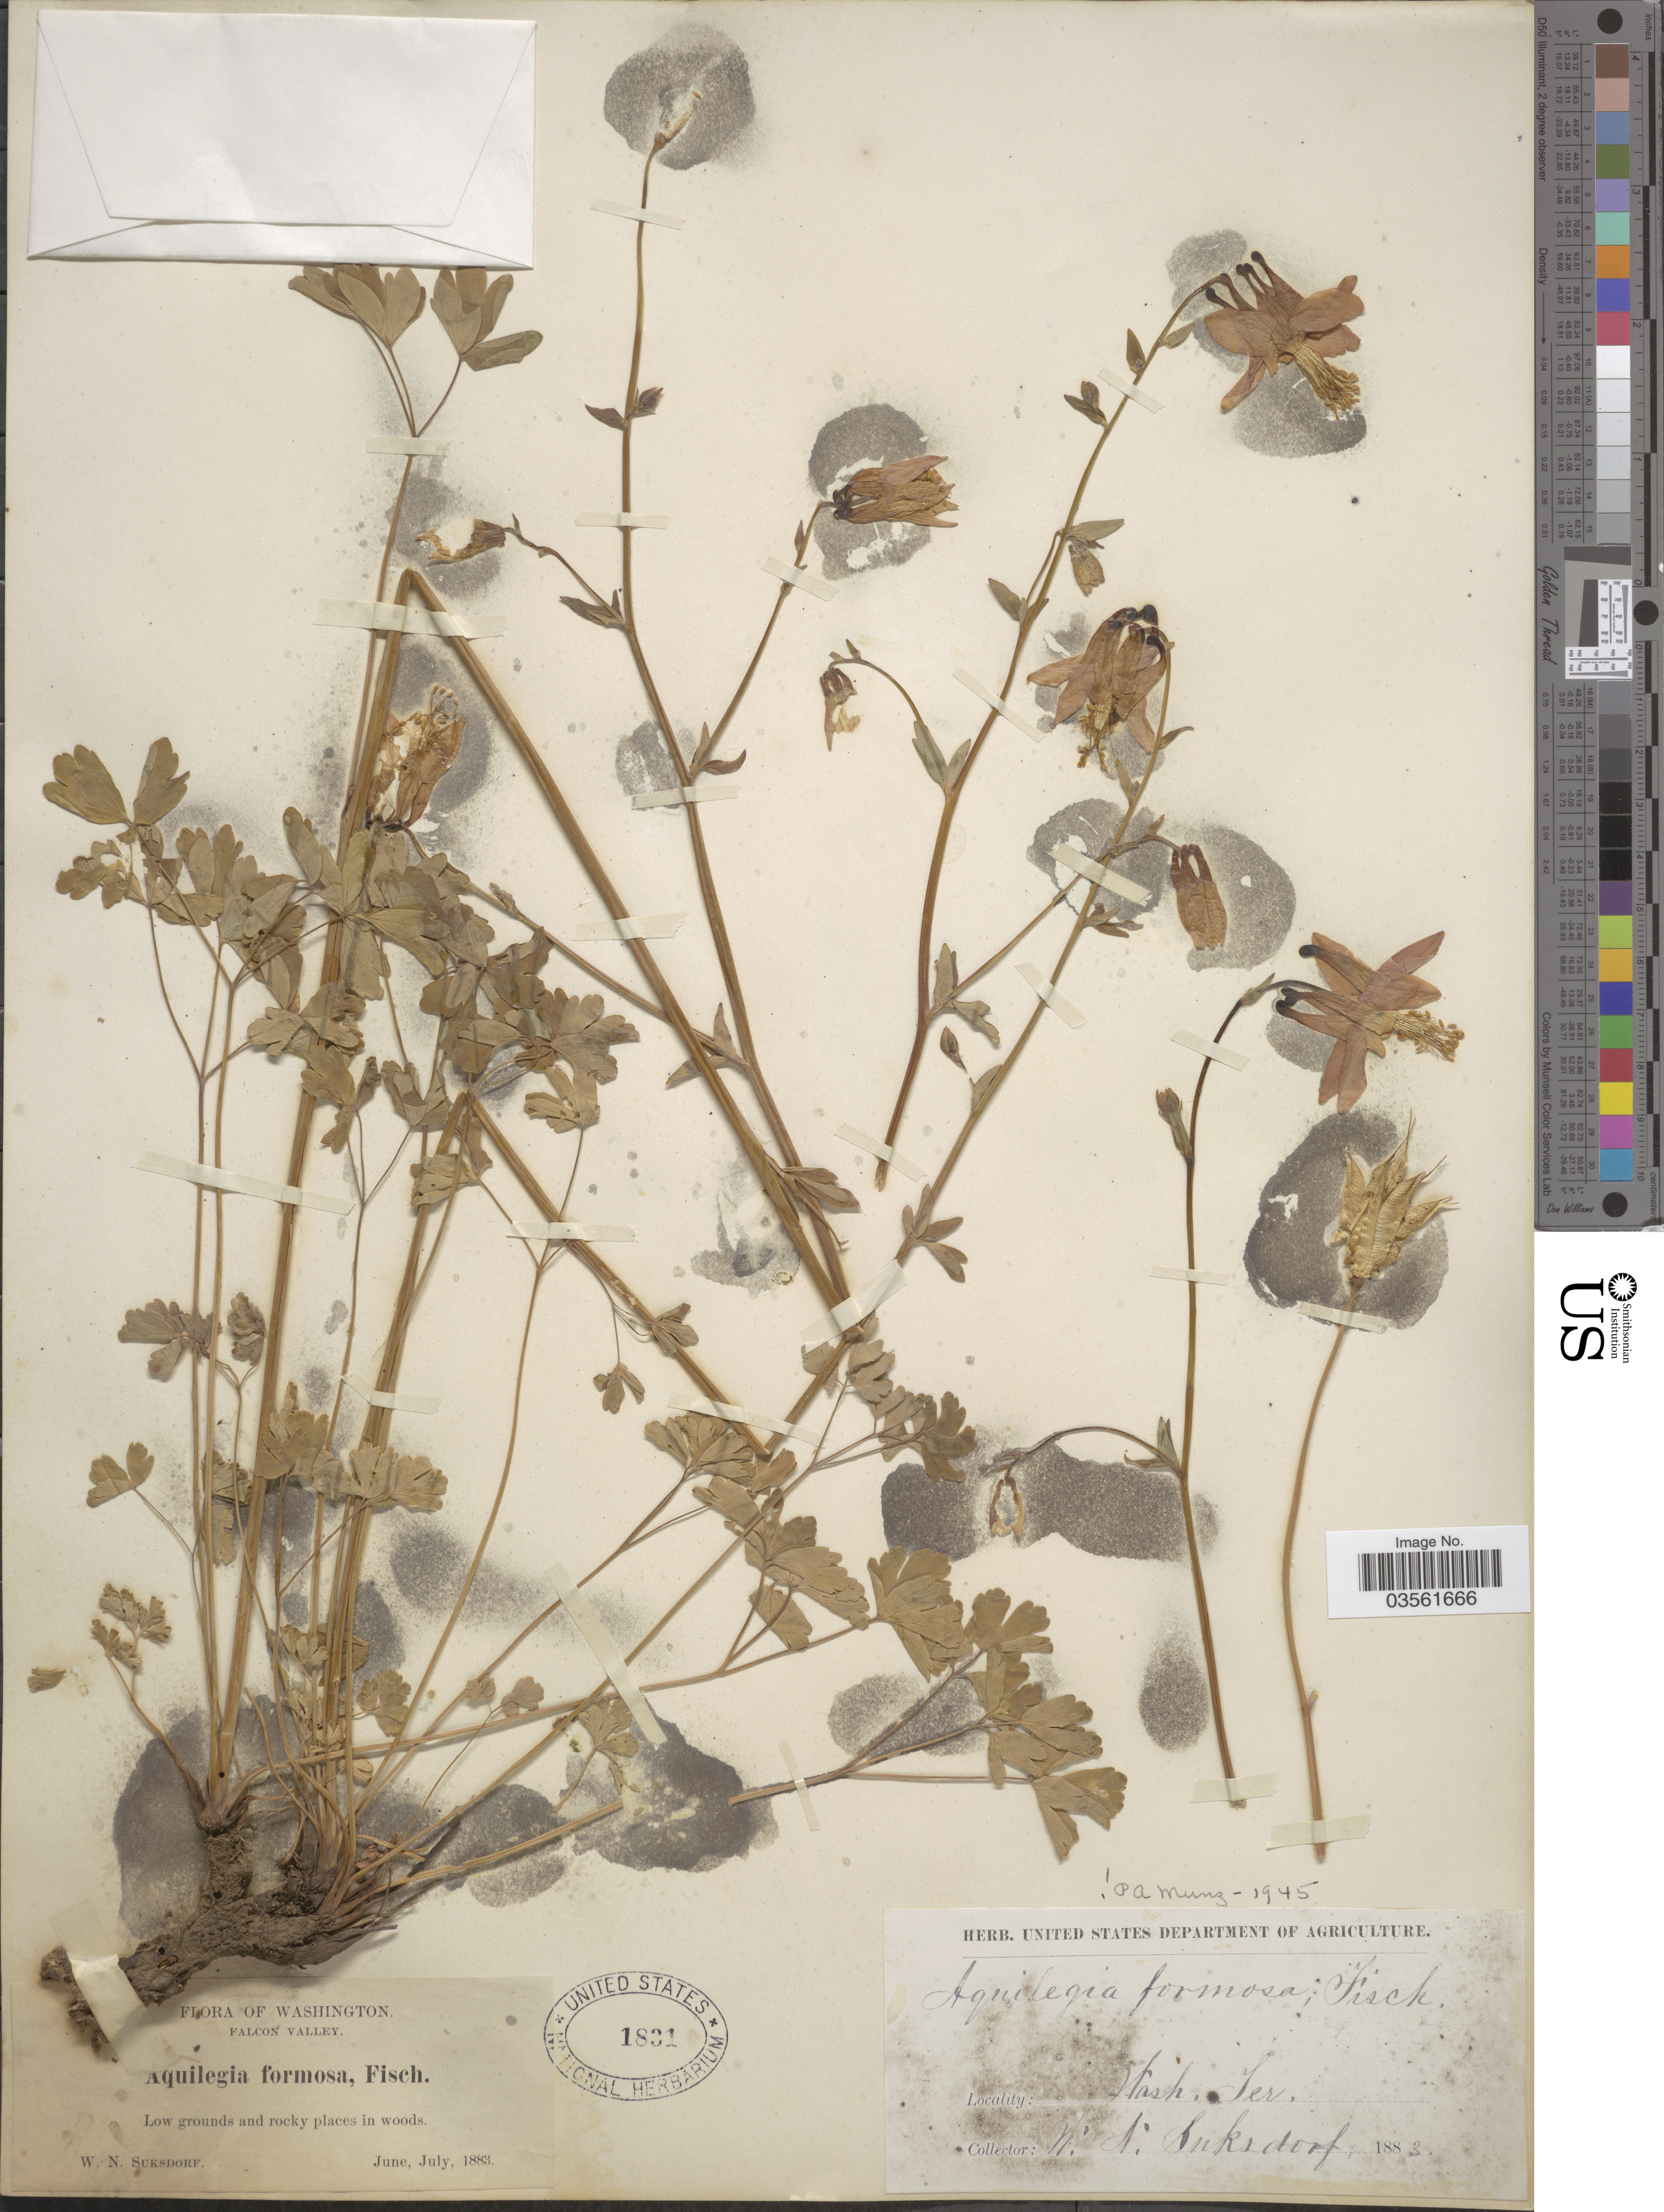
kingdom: Plantae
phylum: Tracheophyta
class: Magnoliopsida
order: Ranunculales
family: Ranunculaceae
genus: Aquilegia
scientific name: Aquilegia formosa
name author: Fisch. ex DC.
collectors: W. N. Suksdorf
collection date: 1883-06/1883-07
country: United States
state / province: Washington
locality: Falcon Valley. Wash. Ter.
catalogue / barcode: US 1831